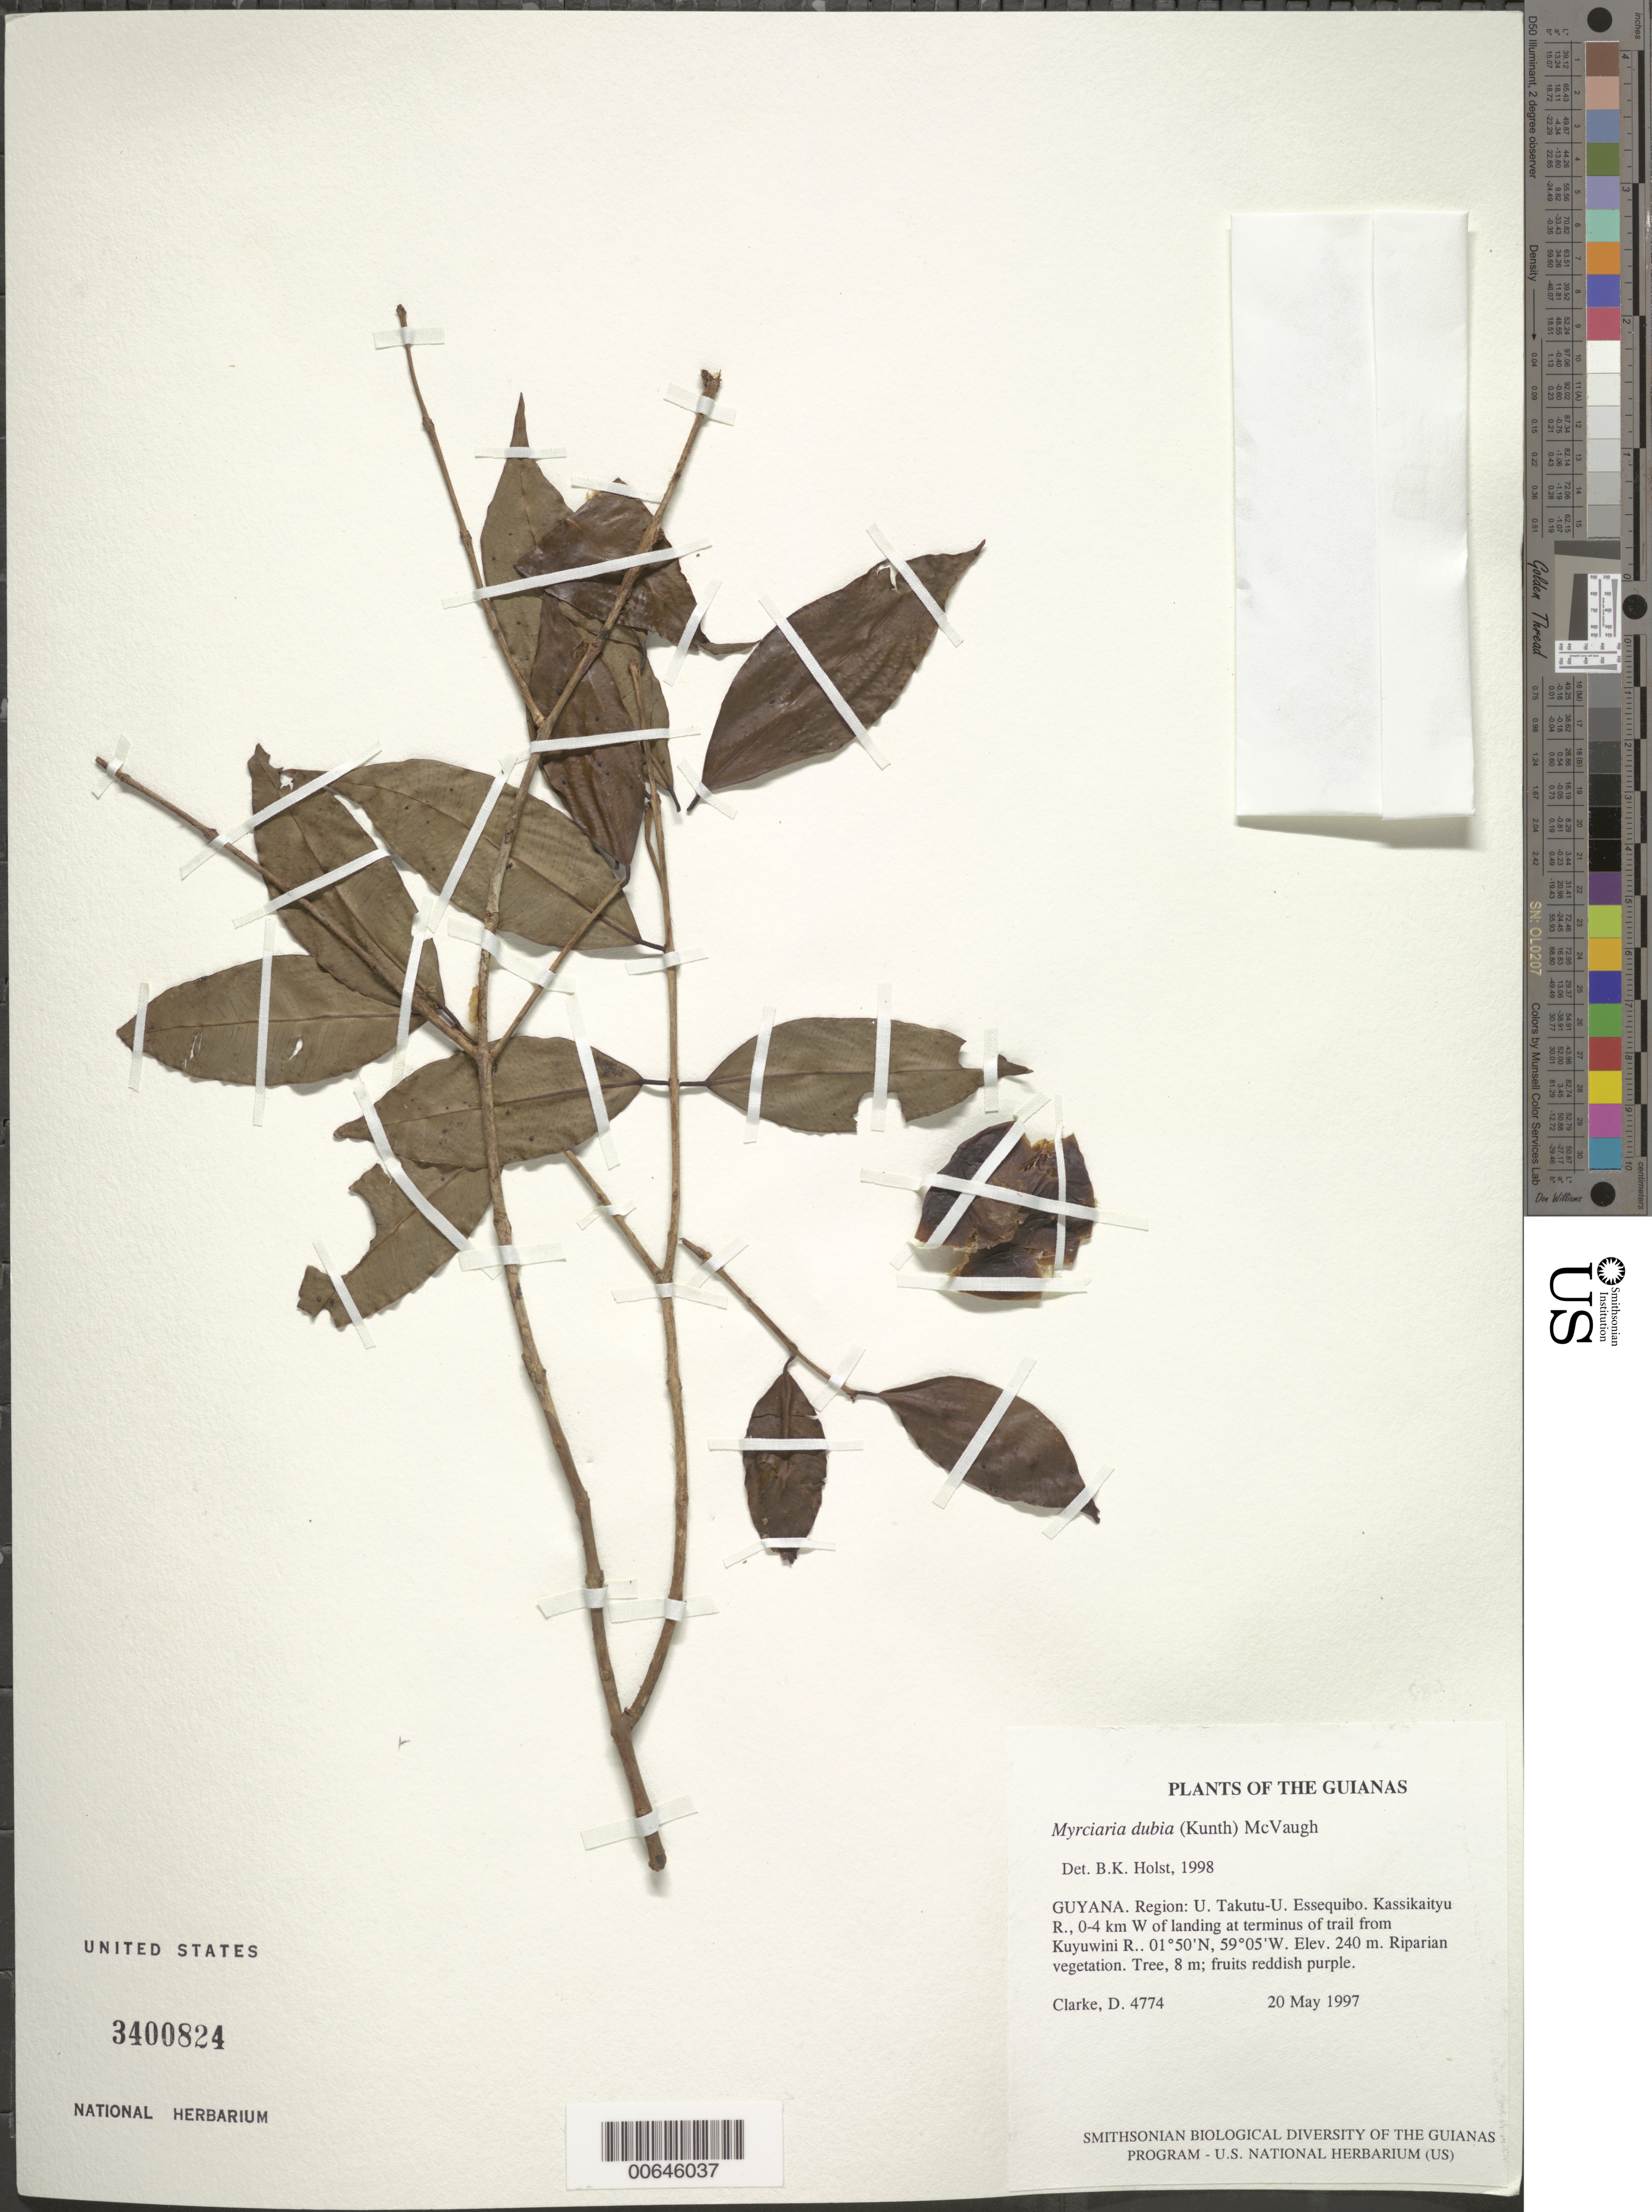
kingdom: Plantae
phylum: Tracheophyta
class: Magnoliopsida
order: Myrtales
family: Myrtaceae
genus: Myrciaria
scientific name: Myrciaria dubia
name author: (Kunth) McVaugh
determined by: Holst, Bruce K.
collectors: H. D. Clarke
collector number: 4774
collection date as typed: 20 May 1997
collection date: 1997-05-20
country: Guyana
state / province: U. Takutu-U. Essequibo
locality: Kassikaityu R., 0-4 km W of landing at terminus of trail from Kuyuwini R.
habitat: Riparian vegetation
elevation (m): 240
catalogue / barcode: US 3400824